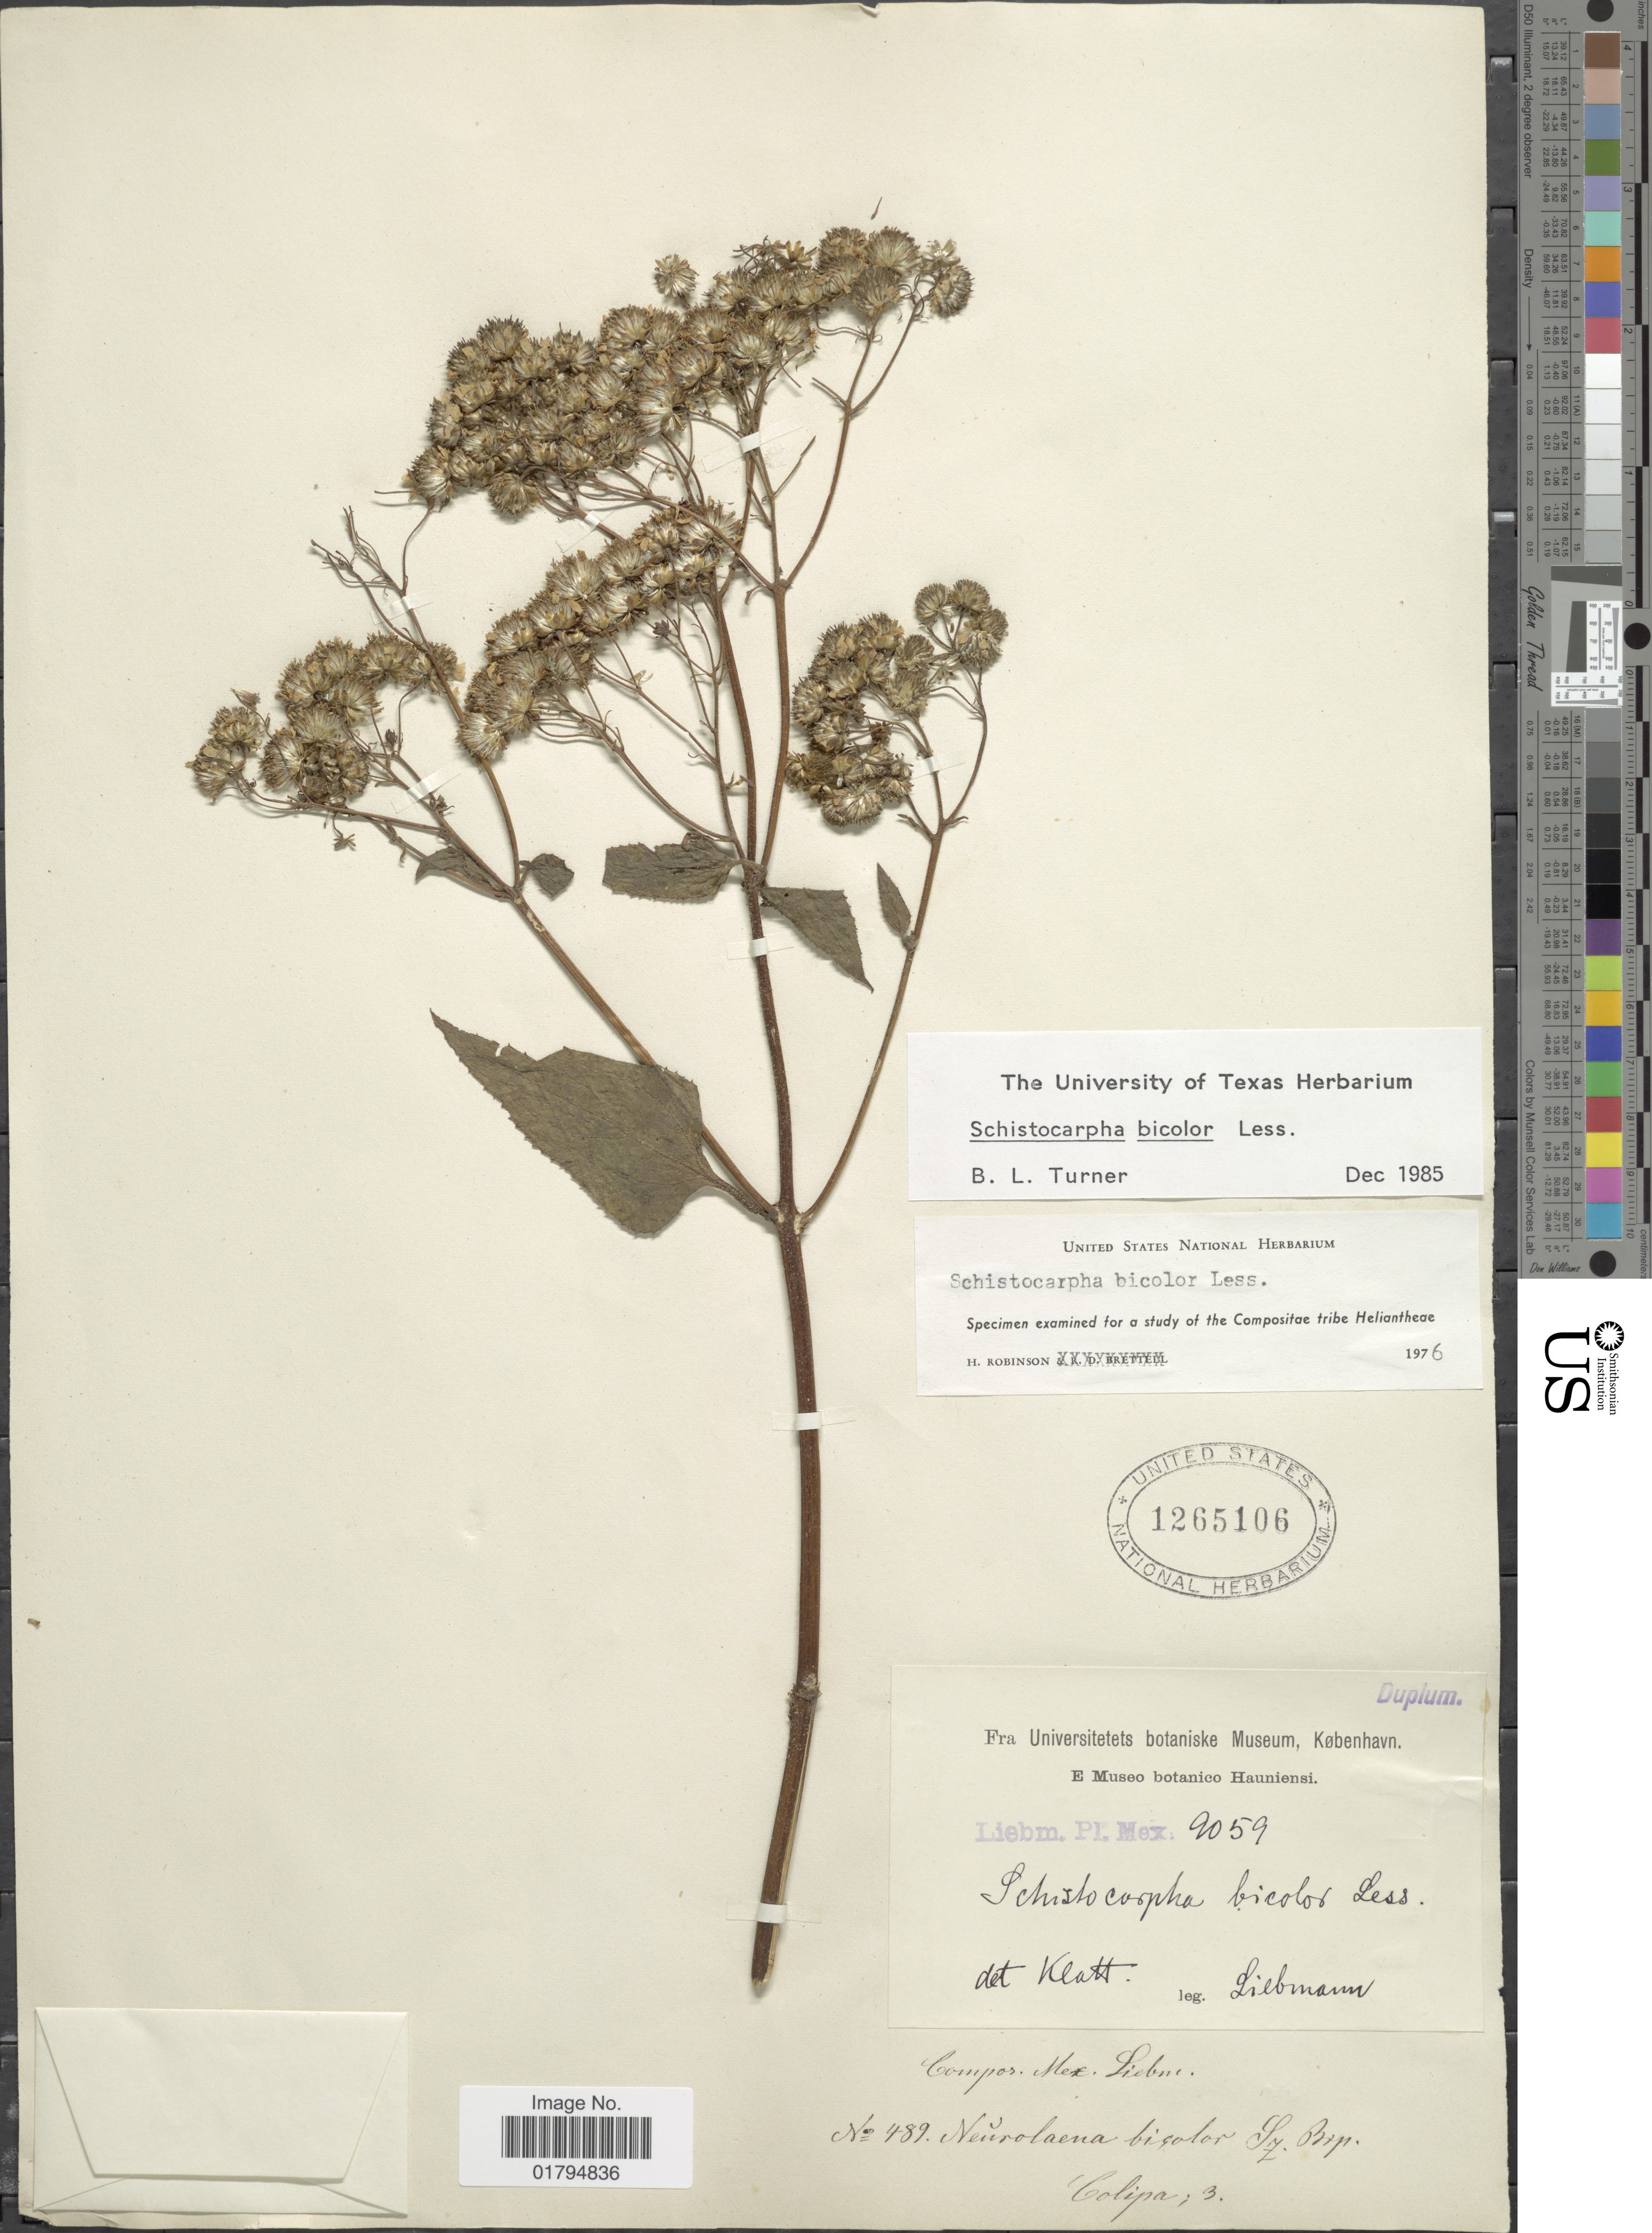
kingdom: Plantae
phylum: Tracheophyta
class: Magnoliopsida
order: Asterales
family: Asteraceae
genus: Schistocarpha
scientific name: Schistocarpha bicolor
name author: Less.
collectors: Liebmann, --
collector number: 9059/489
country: Mexico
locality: Colipa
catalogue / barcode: US 1265106